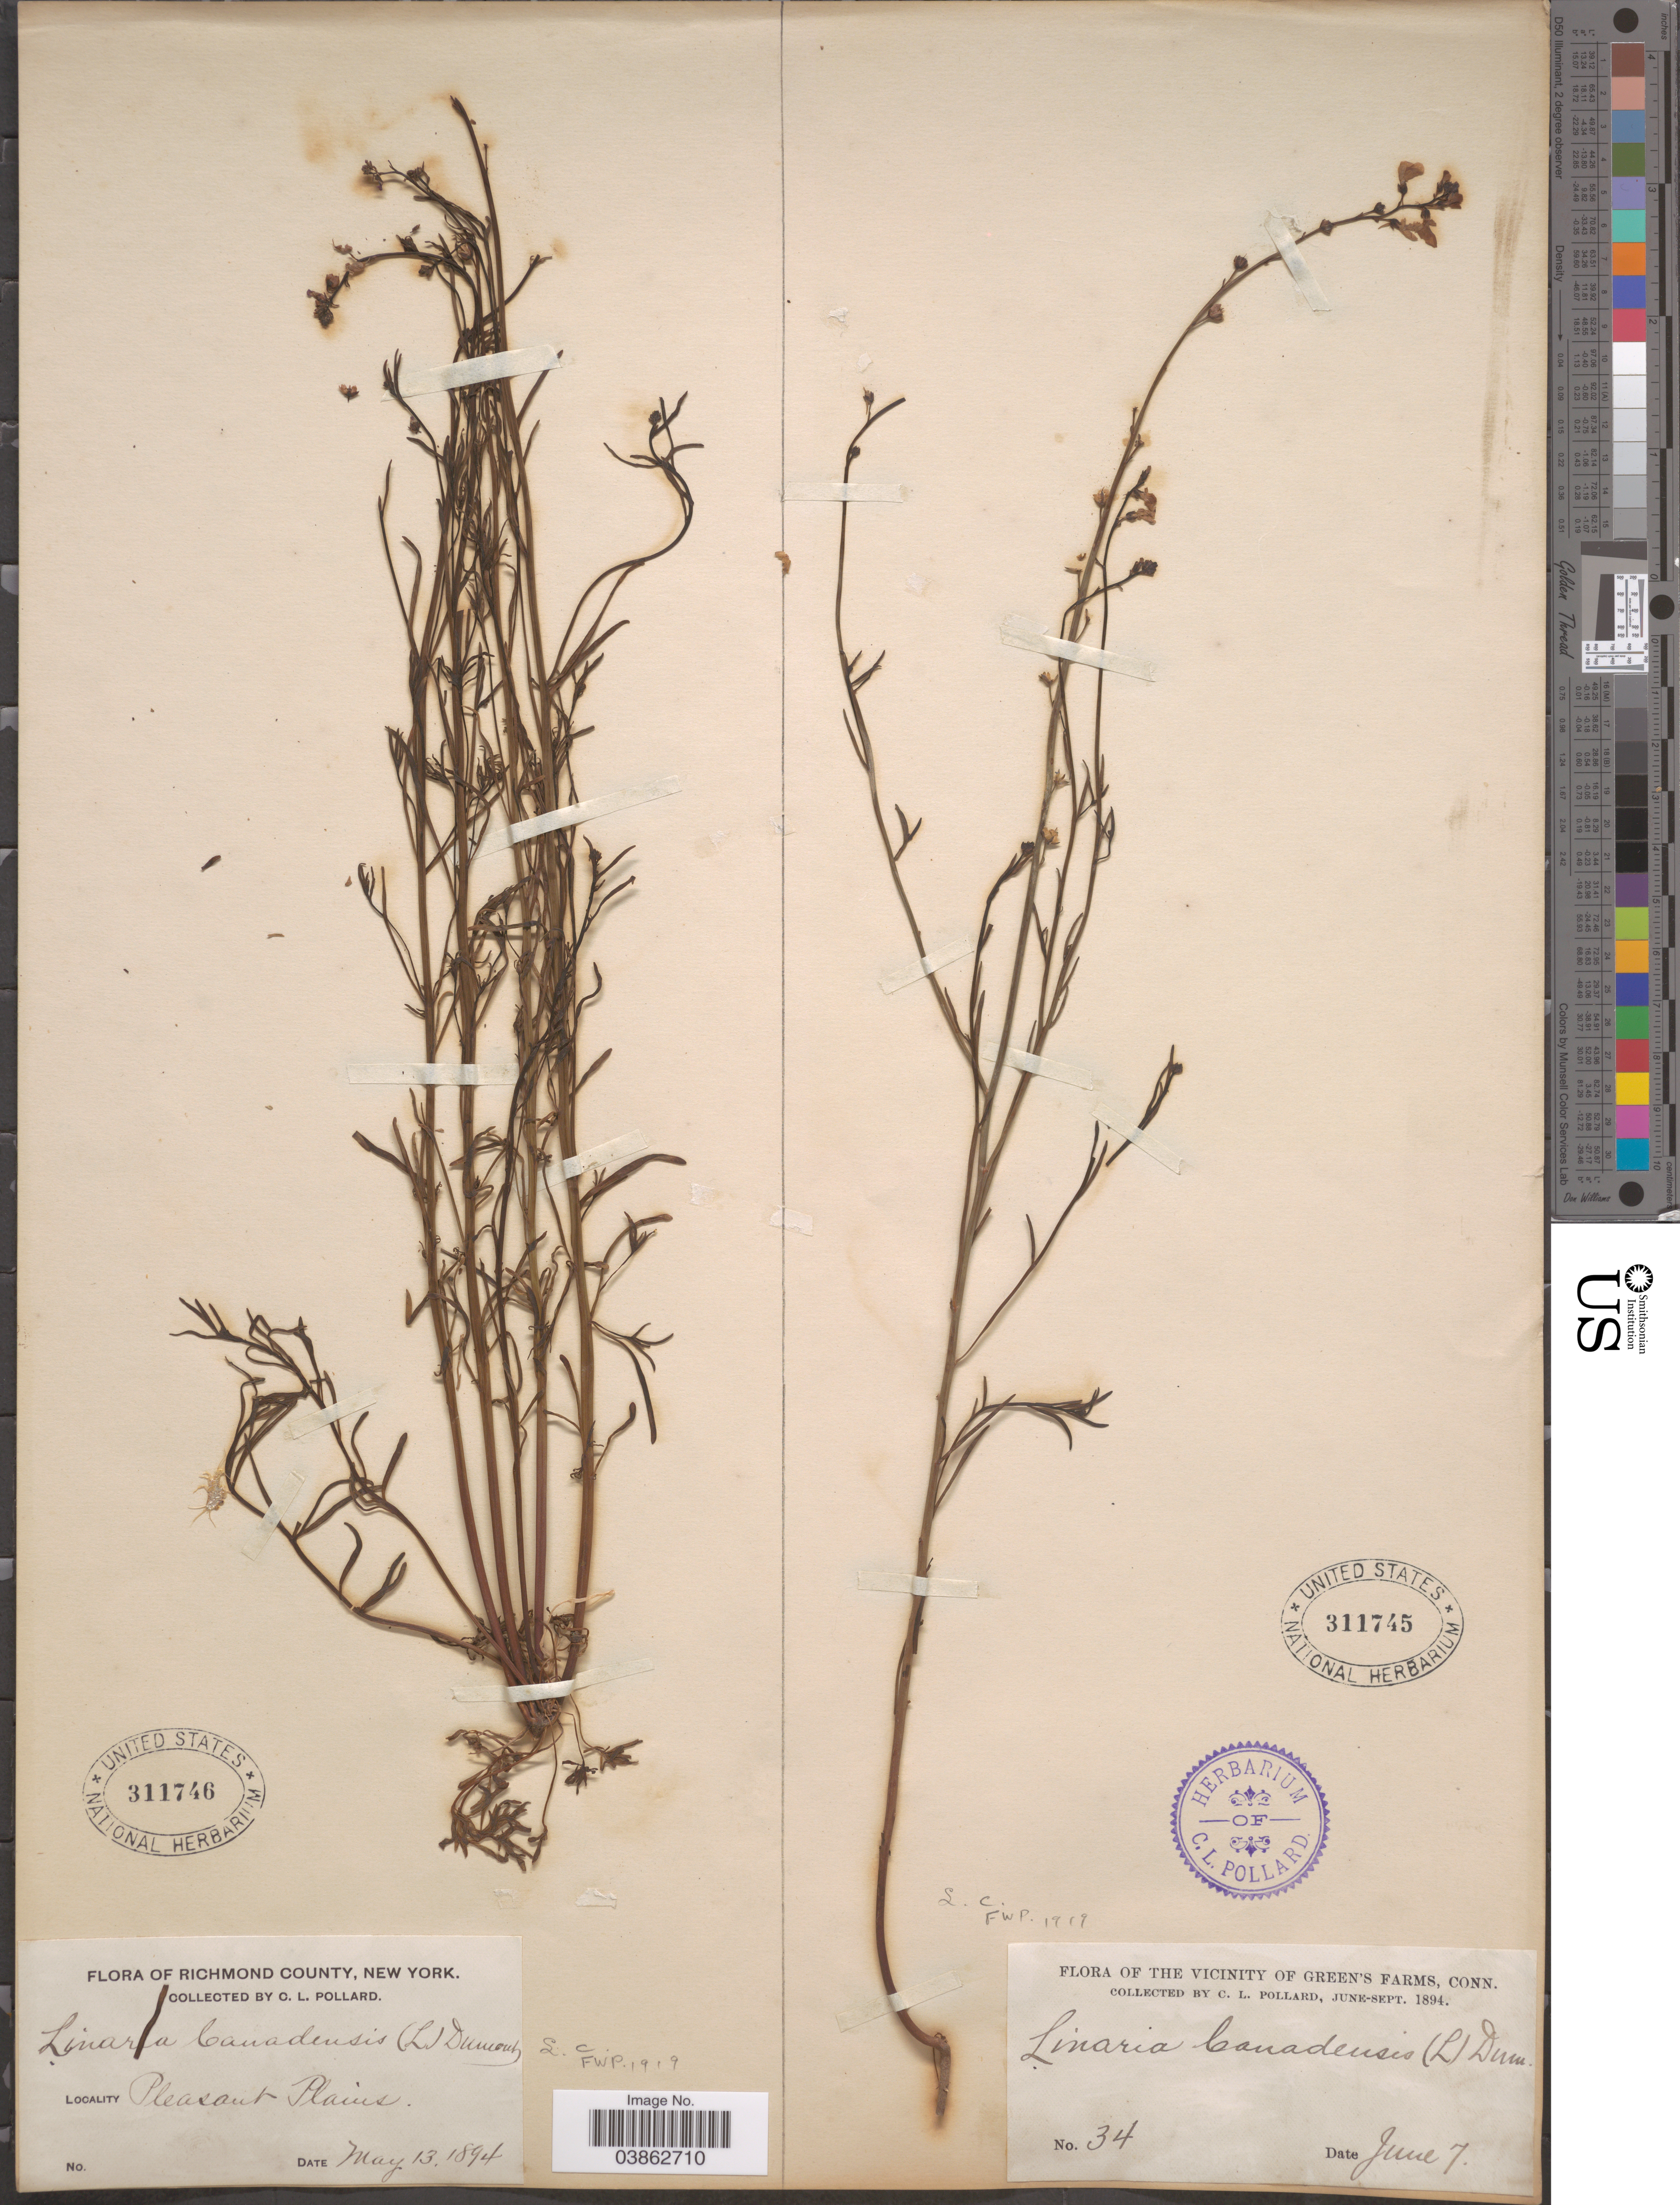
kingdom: Plantae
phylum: Tracheophyta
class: Magnoliopsida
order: Lamiales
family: Plantaginaceae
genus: Linaria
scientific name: Linaria canadensis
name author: (L.) Dum. Cours.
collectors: C. L. Pollard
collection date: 1894-05-13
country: United States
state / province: New York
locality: Richmond County. Pleadant Plains.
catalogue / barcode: US 311746-2